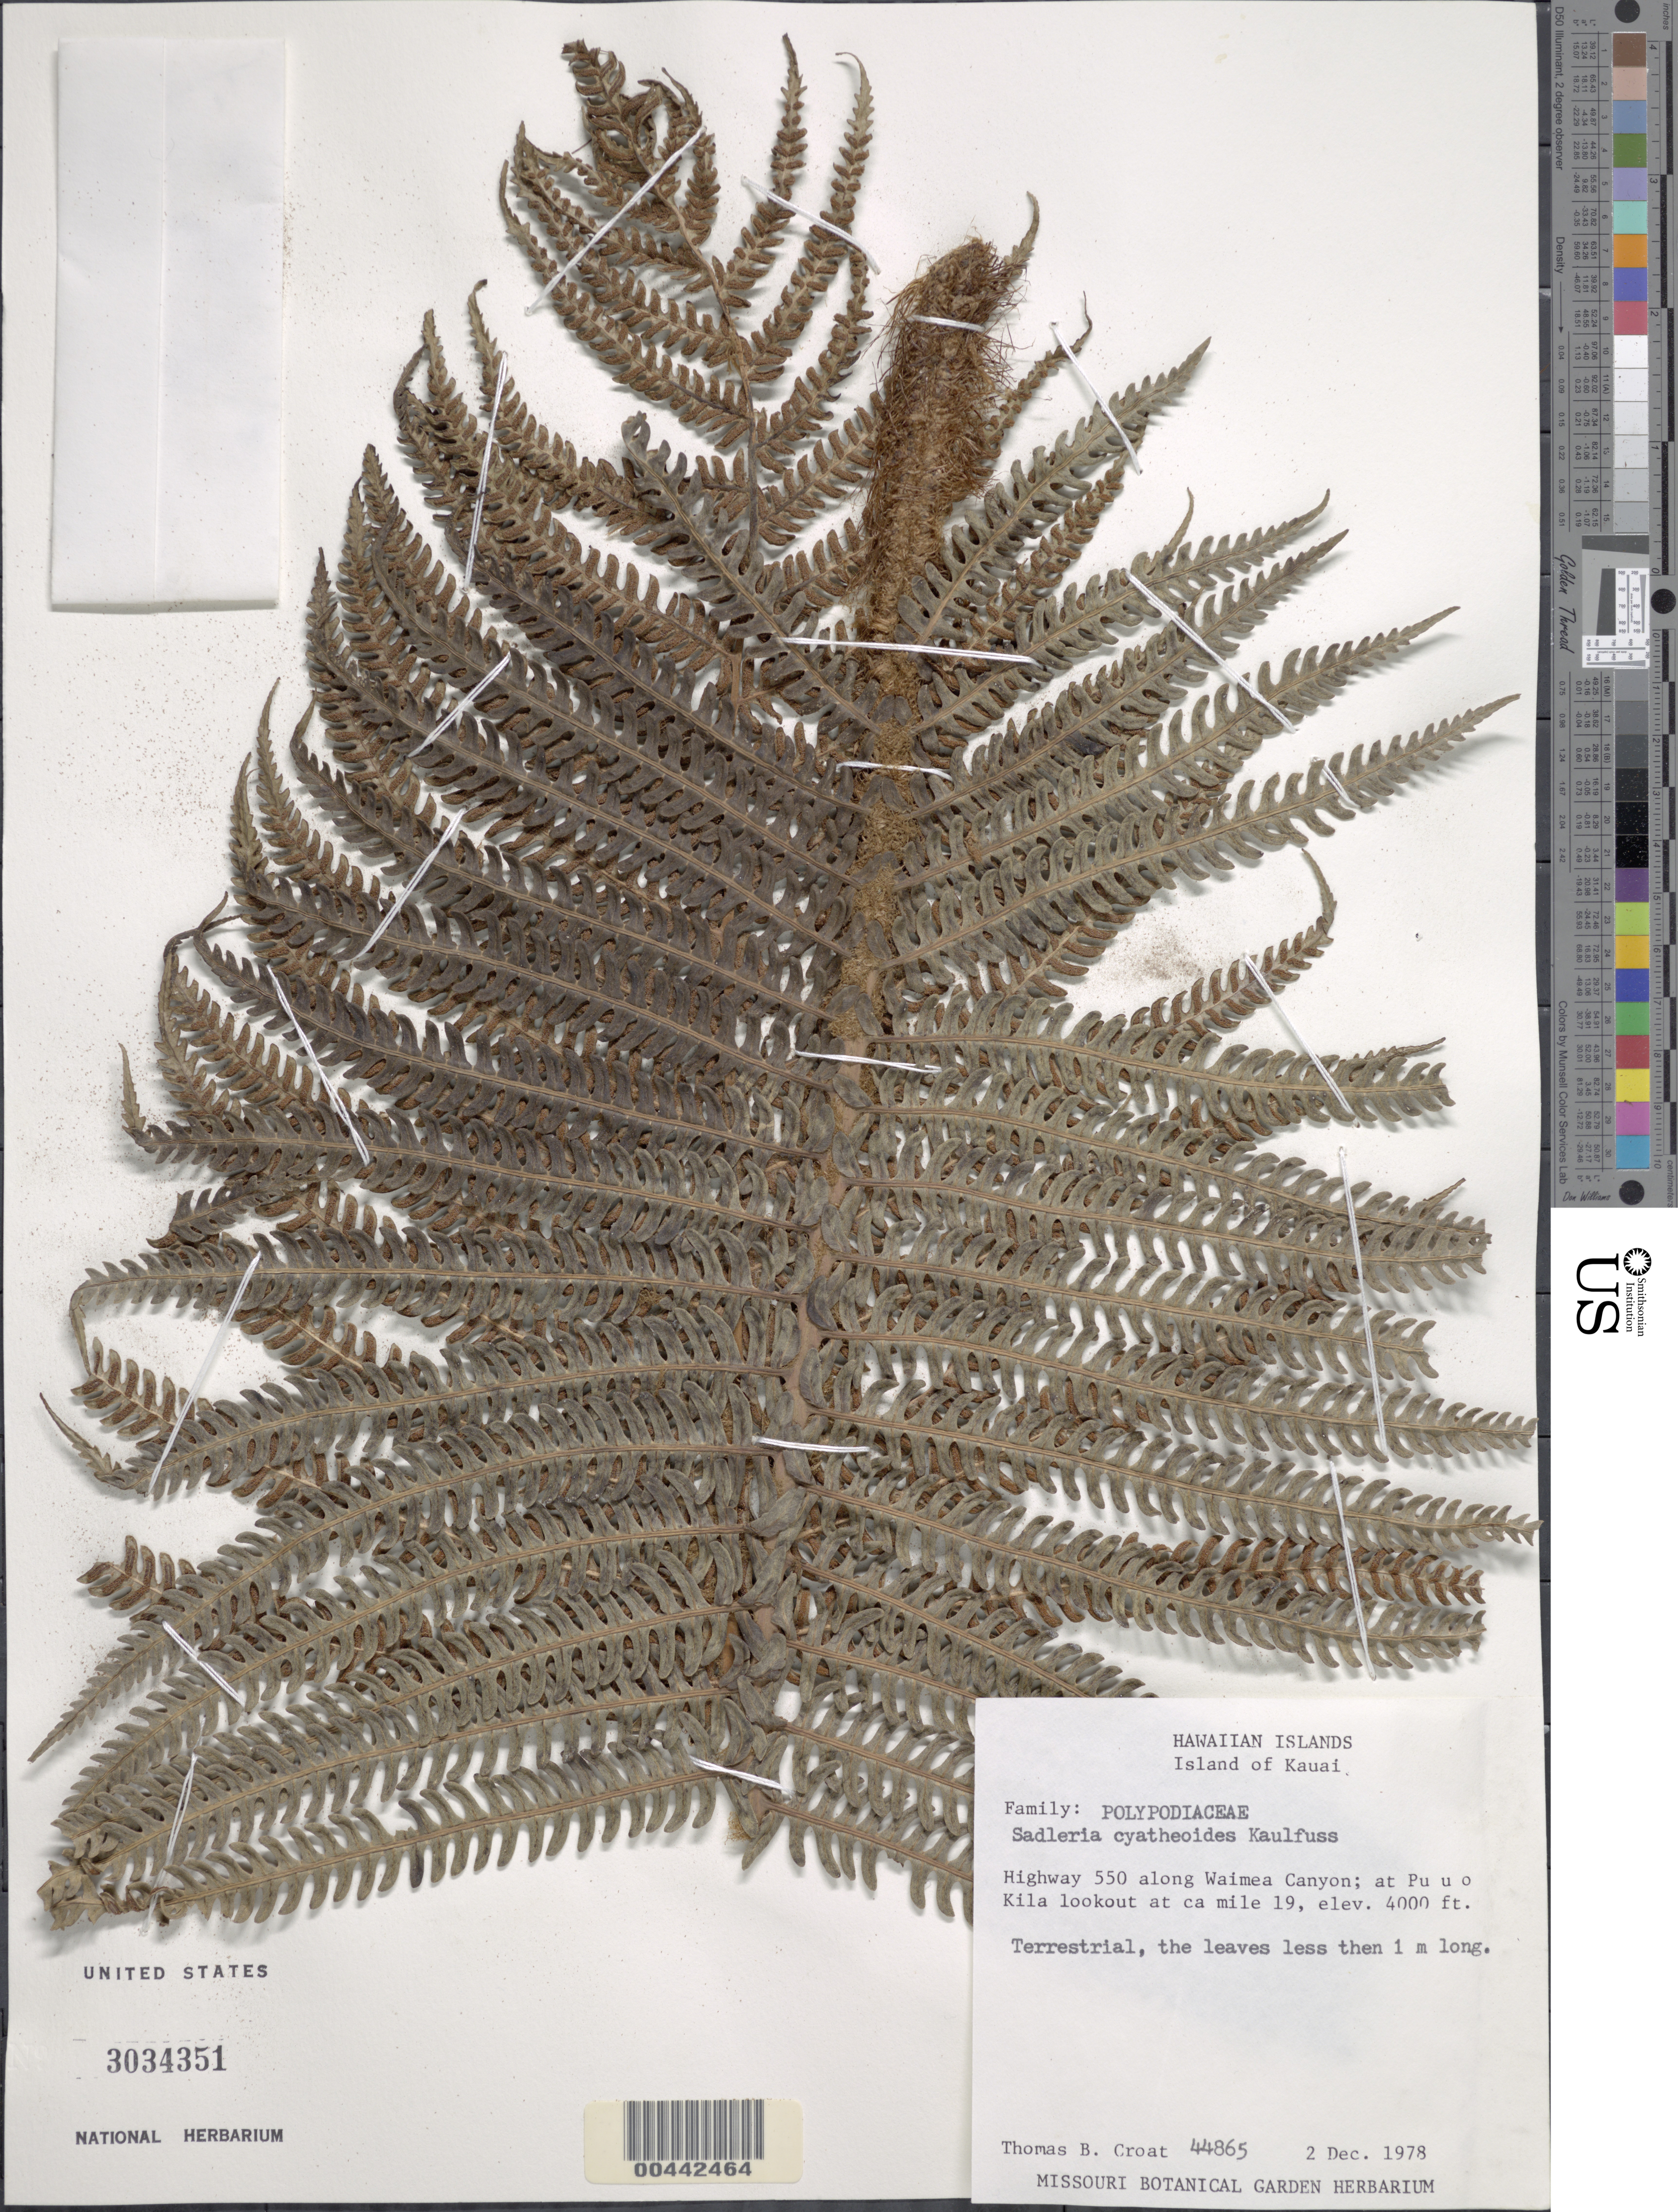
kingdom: Plantae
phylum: Tracheophyta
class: Polypodiopsida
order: Polypodiales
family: Blechnaceae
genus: Sadleria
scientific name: Sadleria cyatheoides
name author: Kaulf.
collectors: T. B. Croat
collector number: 44865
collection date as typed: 2 Dec 1978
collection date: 1978-12-02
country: United States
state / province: Hawaii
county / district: Kauai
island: Kaua'i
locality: Hwy. 550 along Waimea Canyon; at Pu u o Kila lookout at ca mi 19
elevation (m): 1219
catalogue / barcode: US 3034351